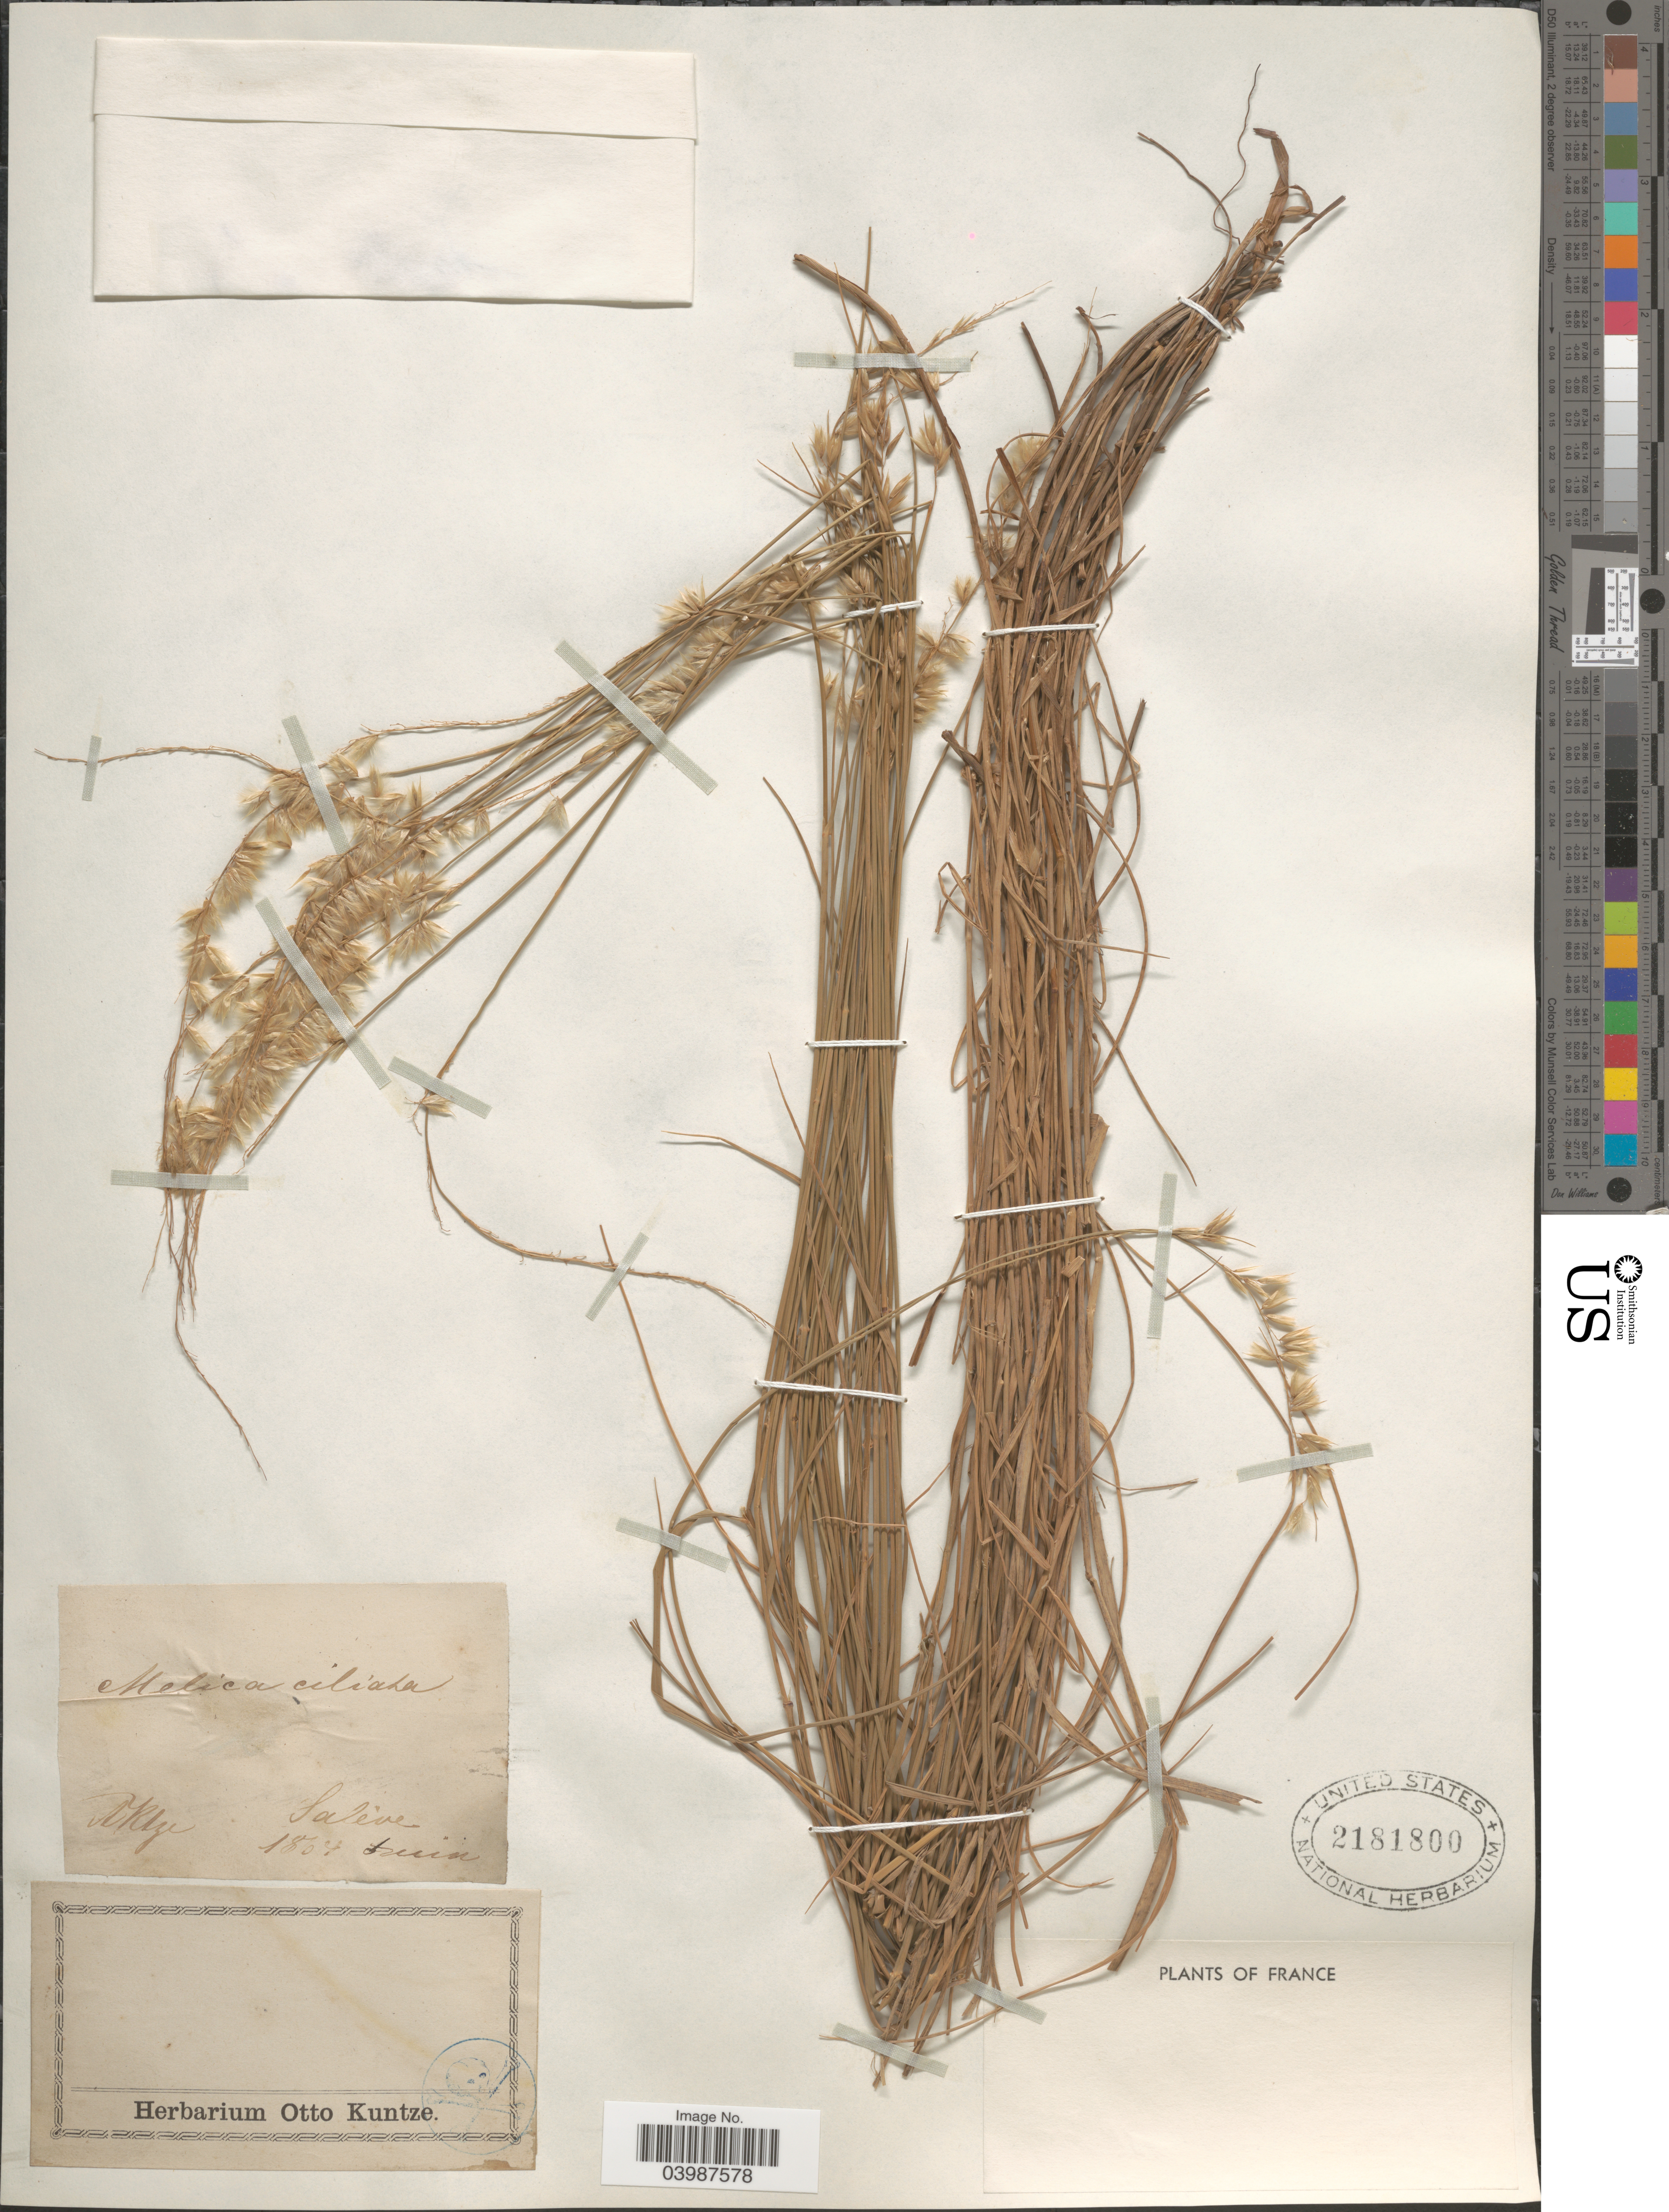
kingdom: Plantae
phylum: Tracheophyta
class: Liliopsida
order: Poales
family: Poaceae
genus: Melica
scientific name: Melica ciliata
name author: L.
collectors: -. Iktze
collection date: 1864-06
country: France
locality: Salève.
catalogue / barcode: US 2181800